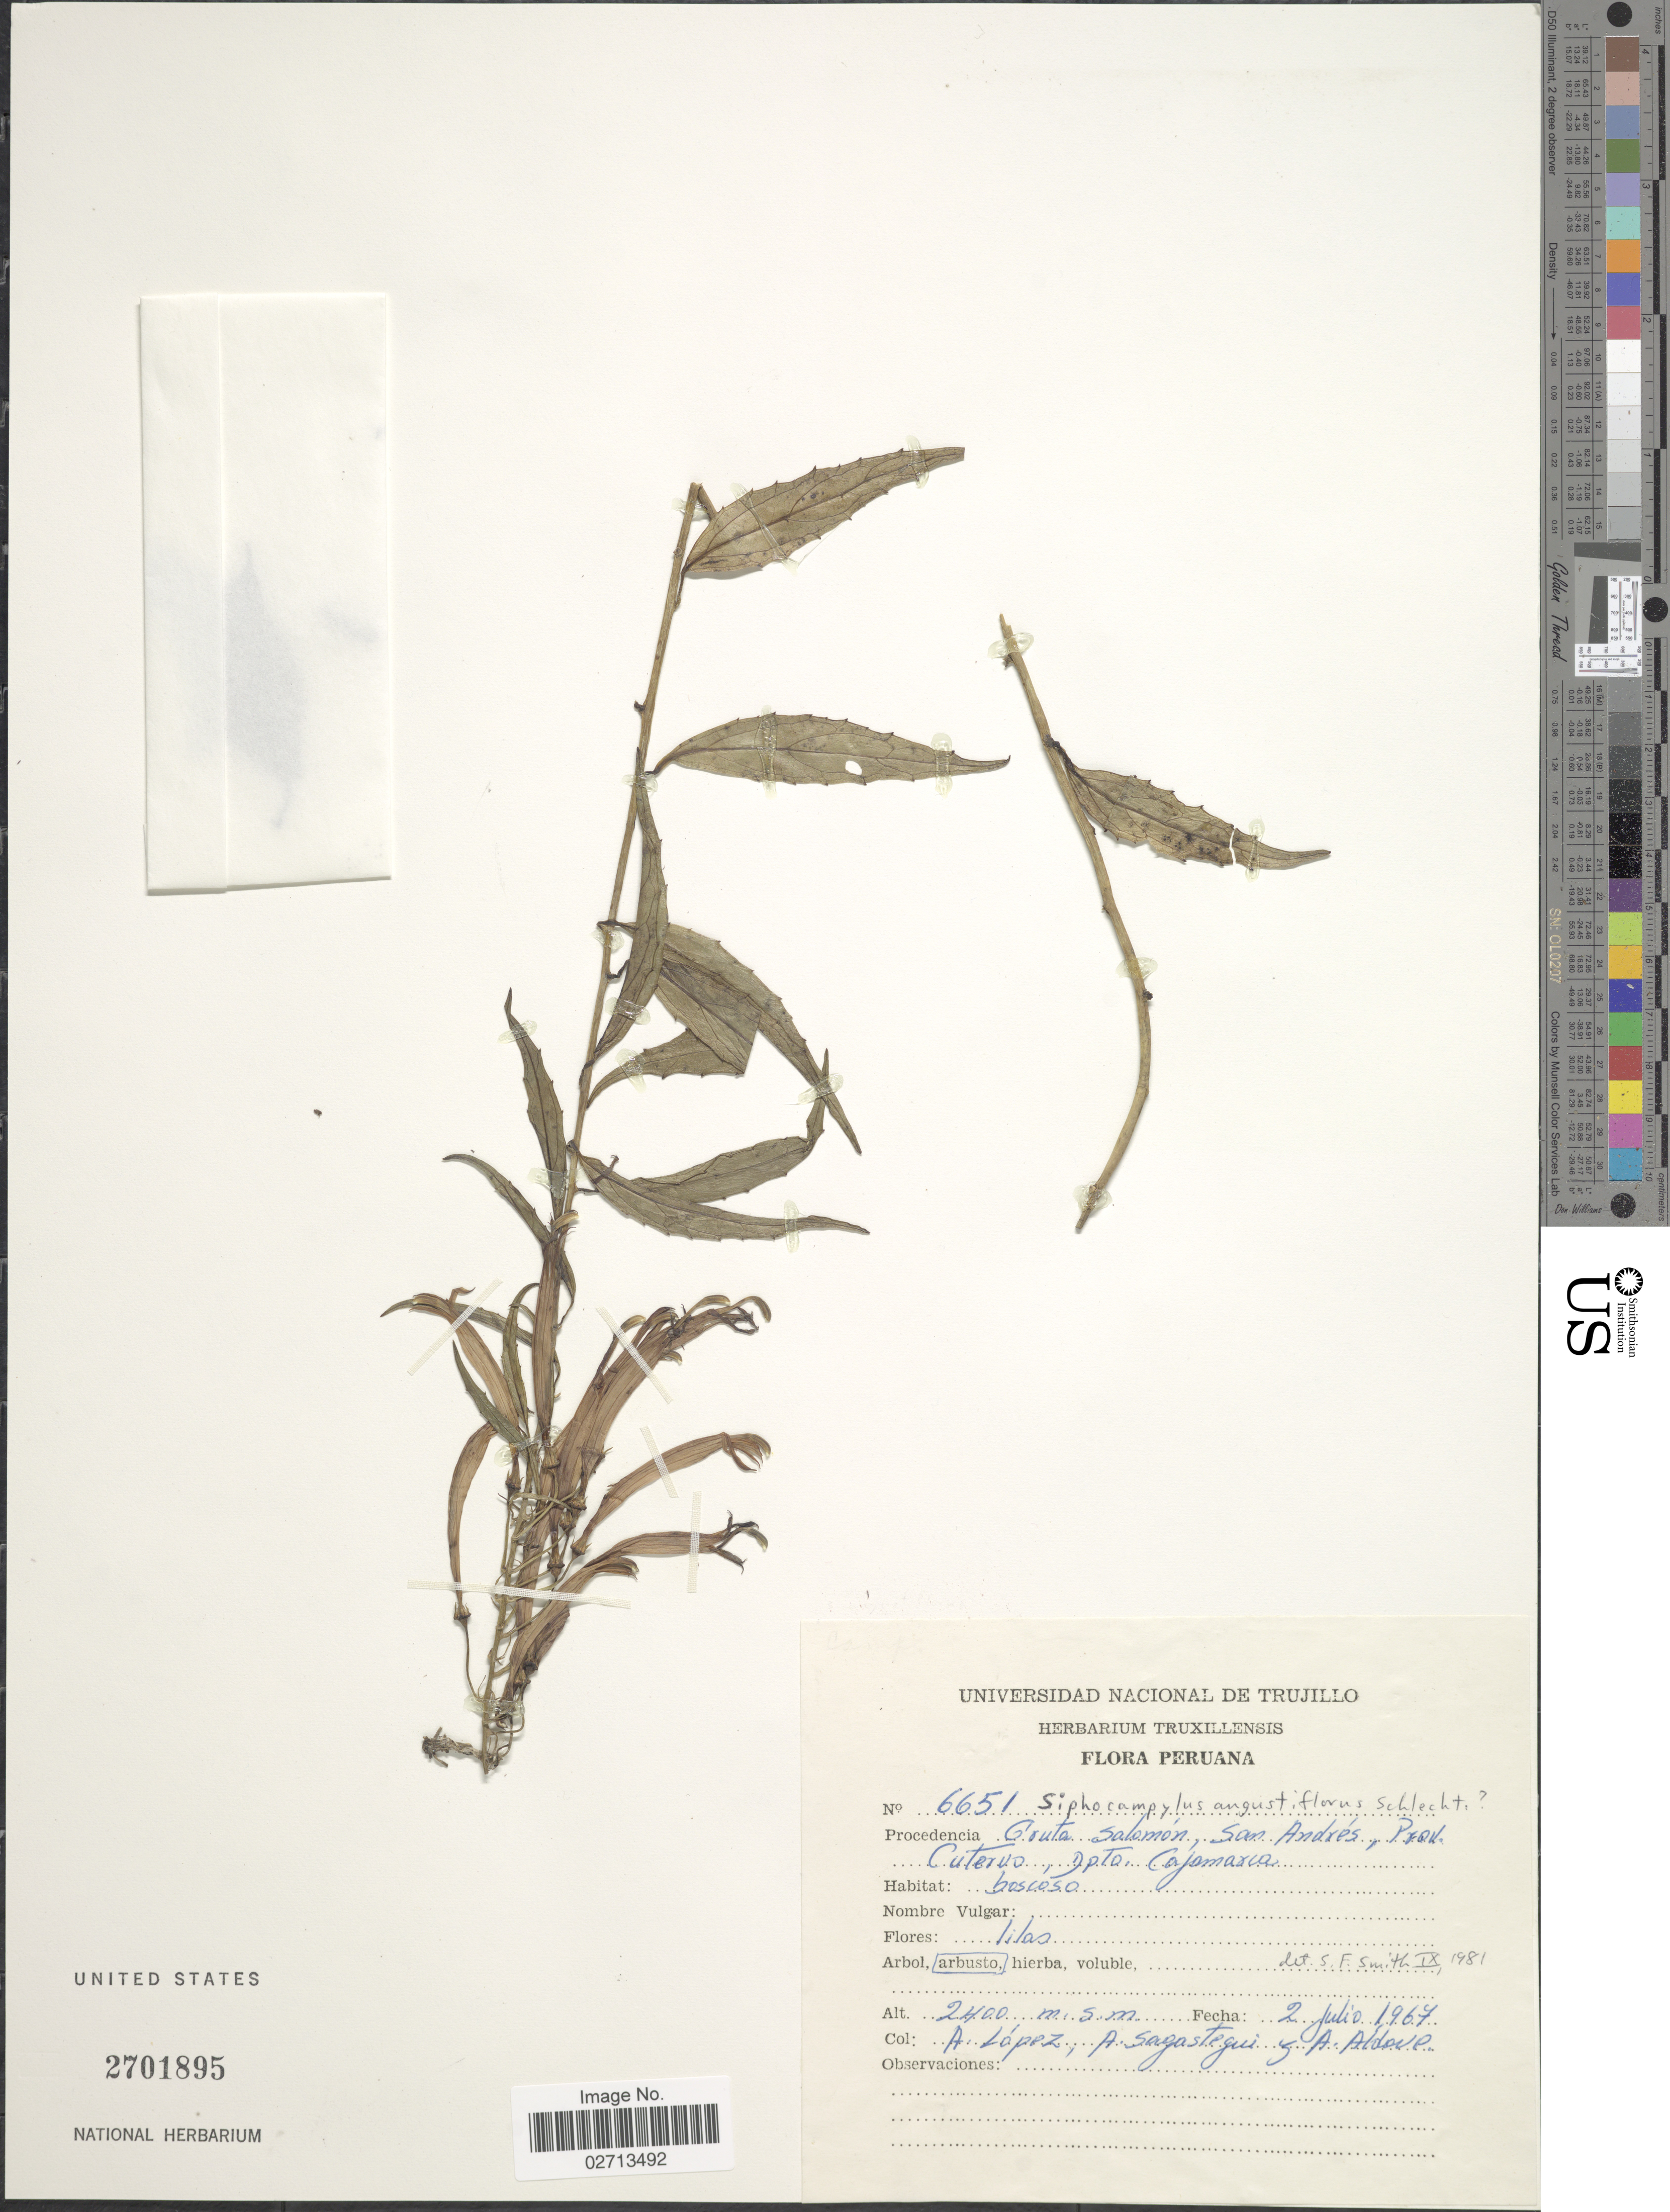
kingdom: Plantae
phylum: Tracheophyta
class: Magnoliopsida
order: Asterales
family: Campanulaceae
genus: Siphocampylus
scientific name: Siphocampylus angustiflorus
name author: Schltdl. ex Zahlbr.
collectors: A. López, A. Sagastegui & A. Aldave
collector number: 6651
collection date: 1967-07-02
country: Peru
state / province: Cajamarca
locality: Conta Solomon, San Andres, Prov. Cutervo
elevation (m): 2400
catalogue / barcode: US 2701895